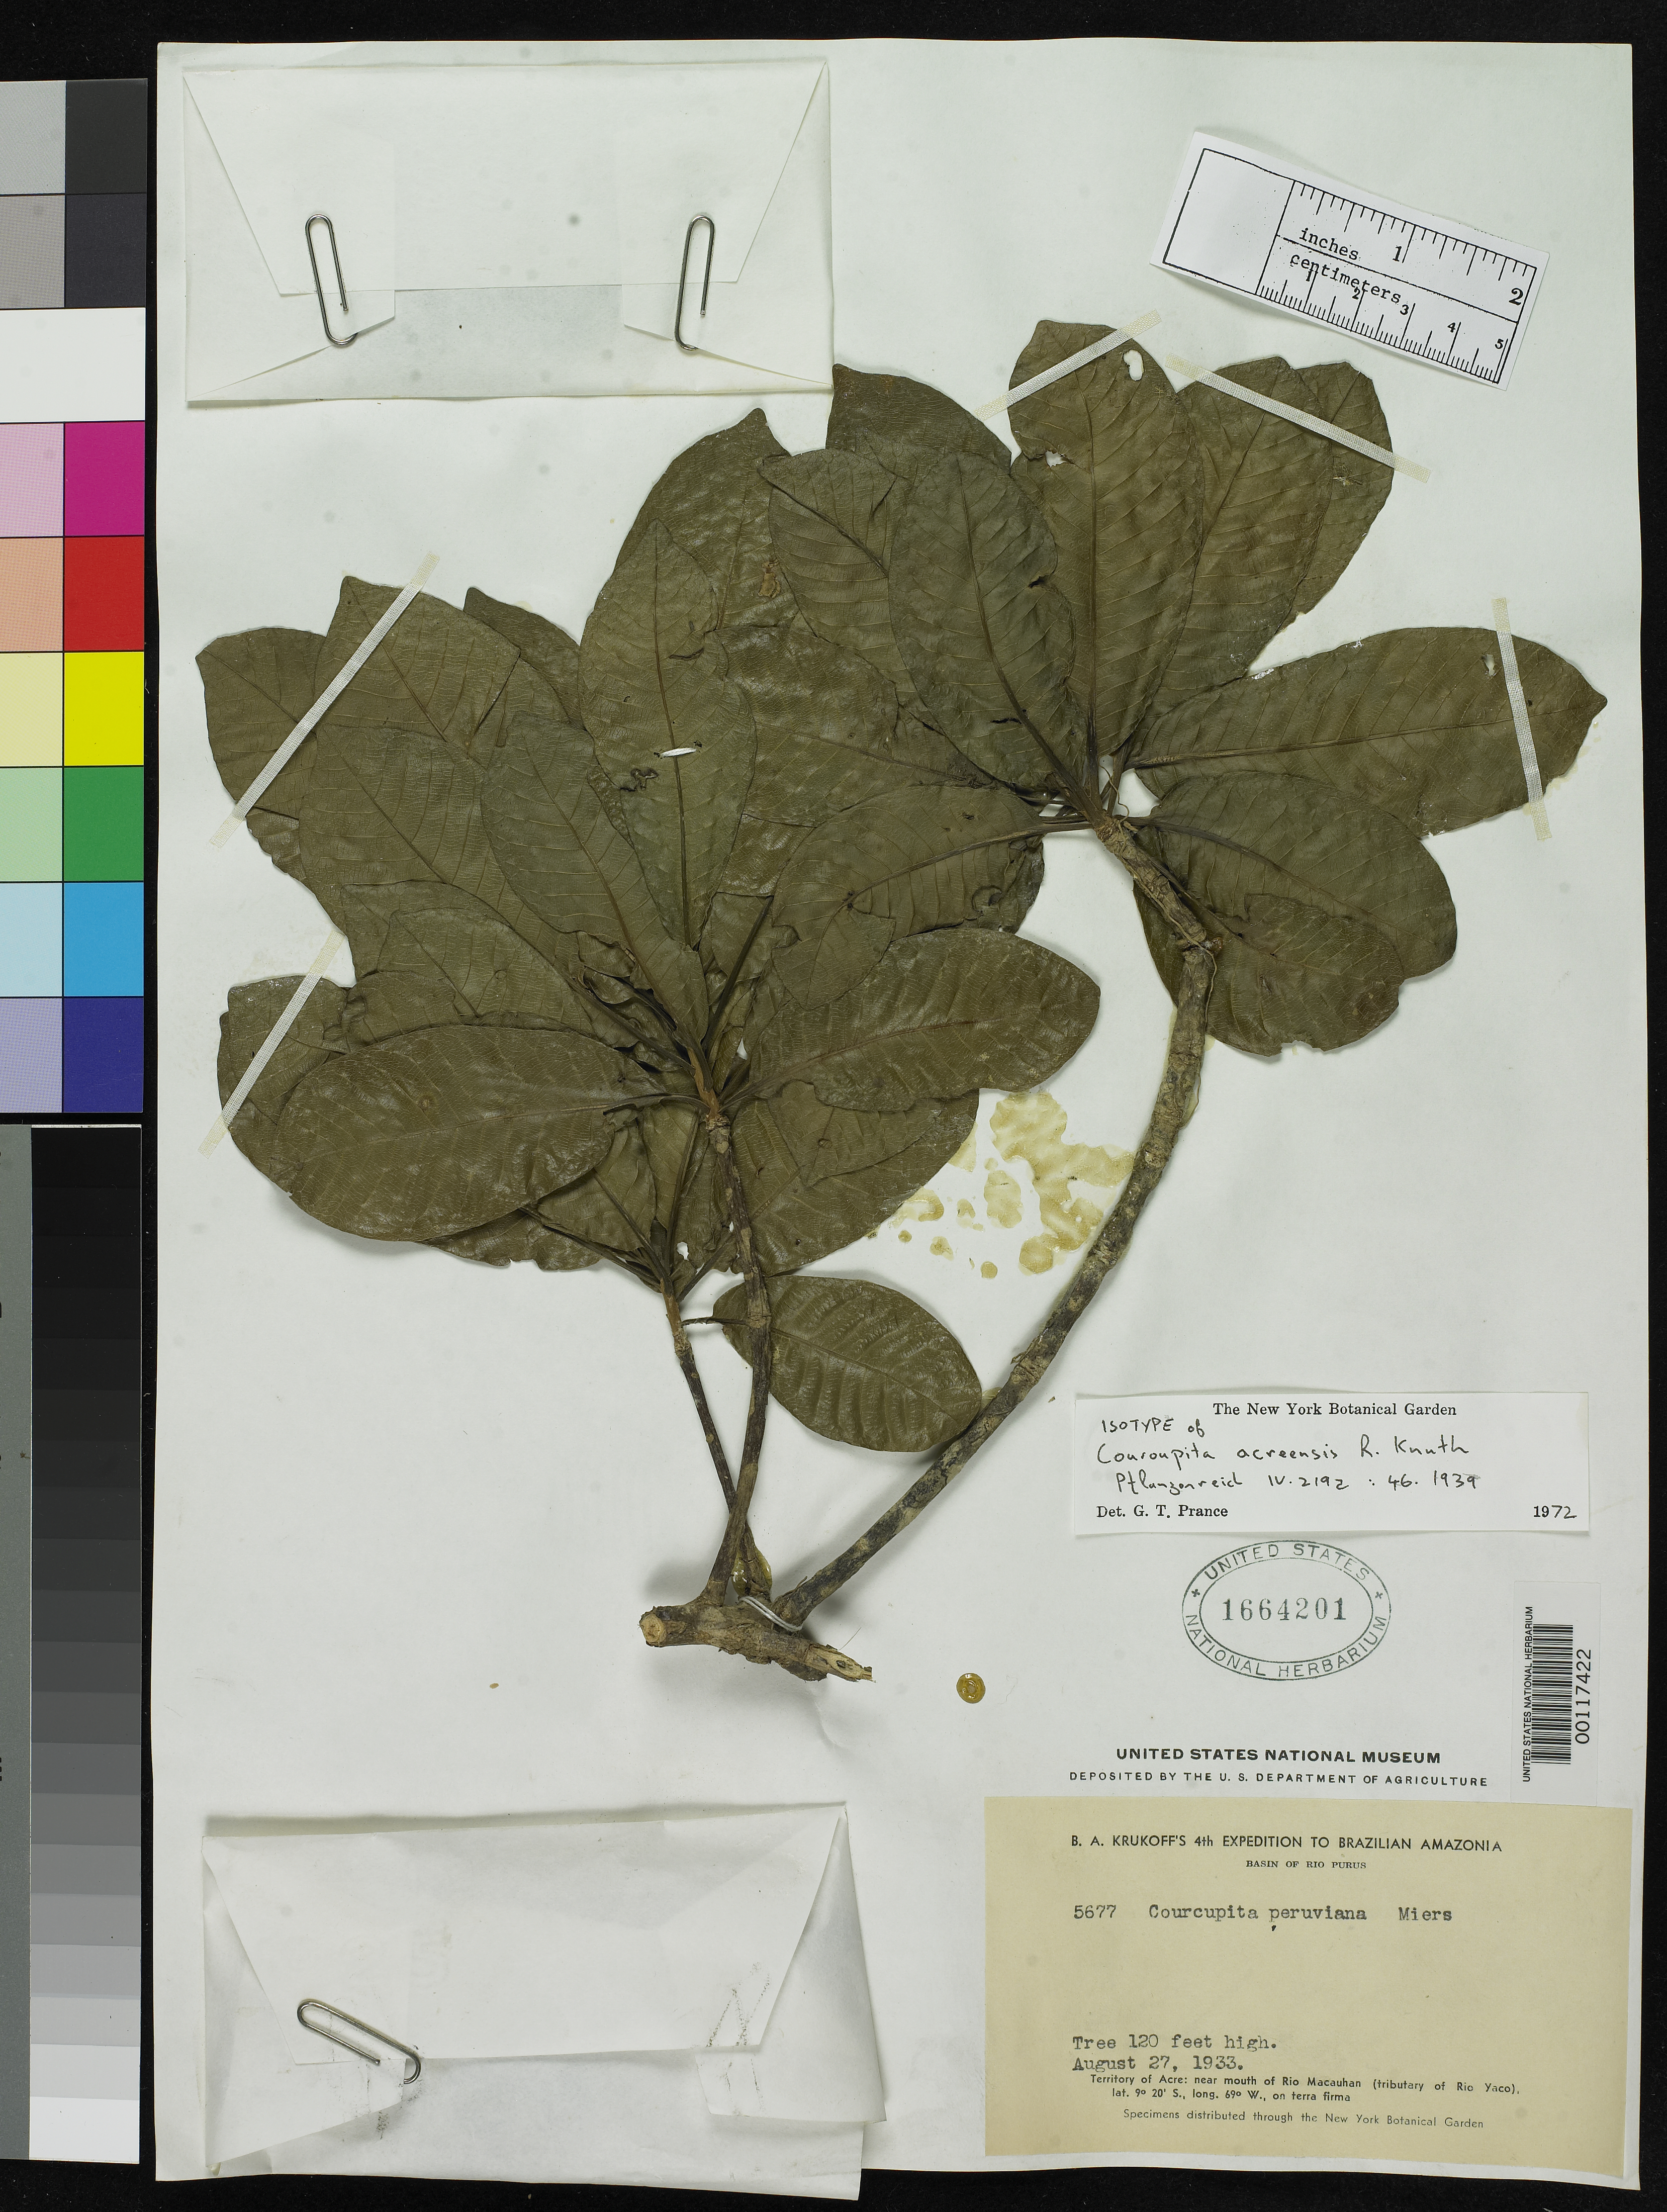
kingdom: Plantae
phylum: Tracheophyta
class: Magnoliopsida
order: Ericales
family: Lecythidaceae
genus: Couroupita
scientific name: Couroupita acreensis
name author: R. Knuth in Engl.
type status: Isotype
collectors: B. A. Krukoff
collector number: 5677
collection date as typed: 27 Aug 1933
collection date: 1933-08-27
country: Brazil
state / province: Acre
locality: Near mouth of Rio Macauhan, basin of Rio Purus.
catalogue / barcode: US 1664201